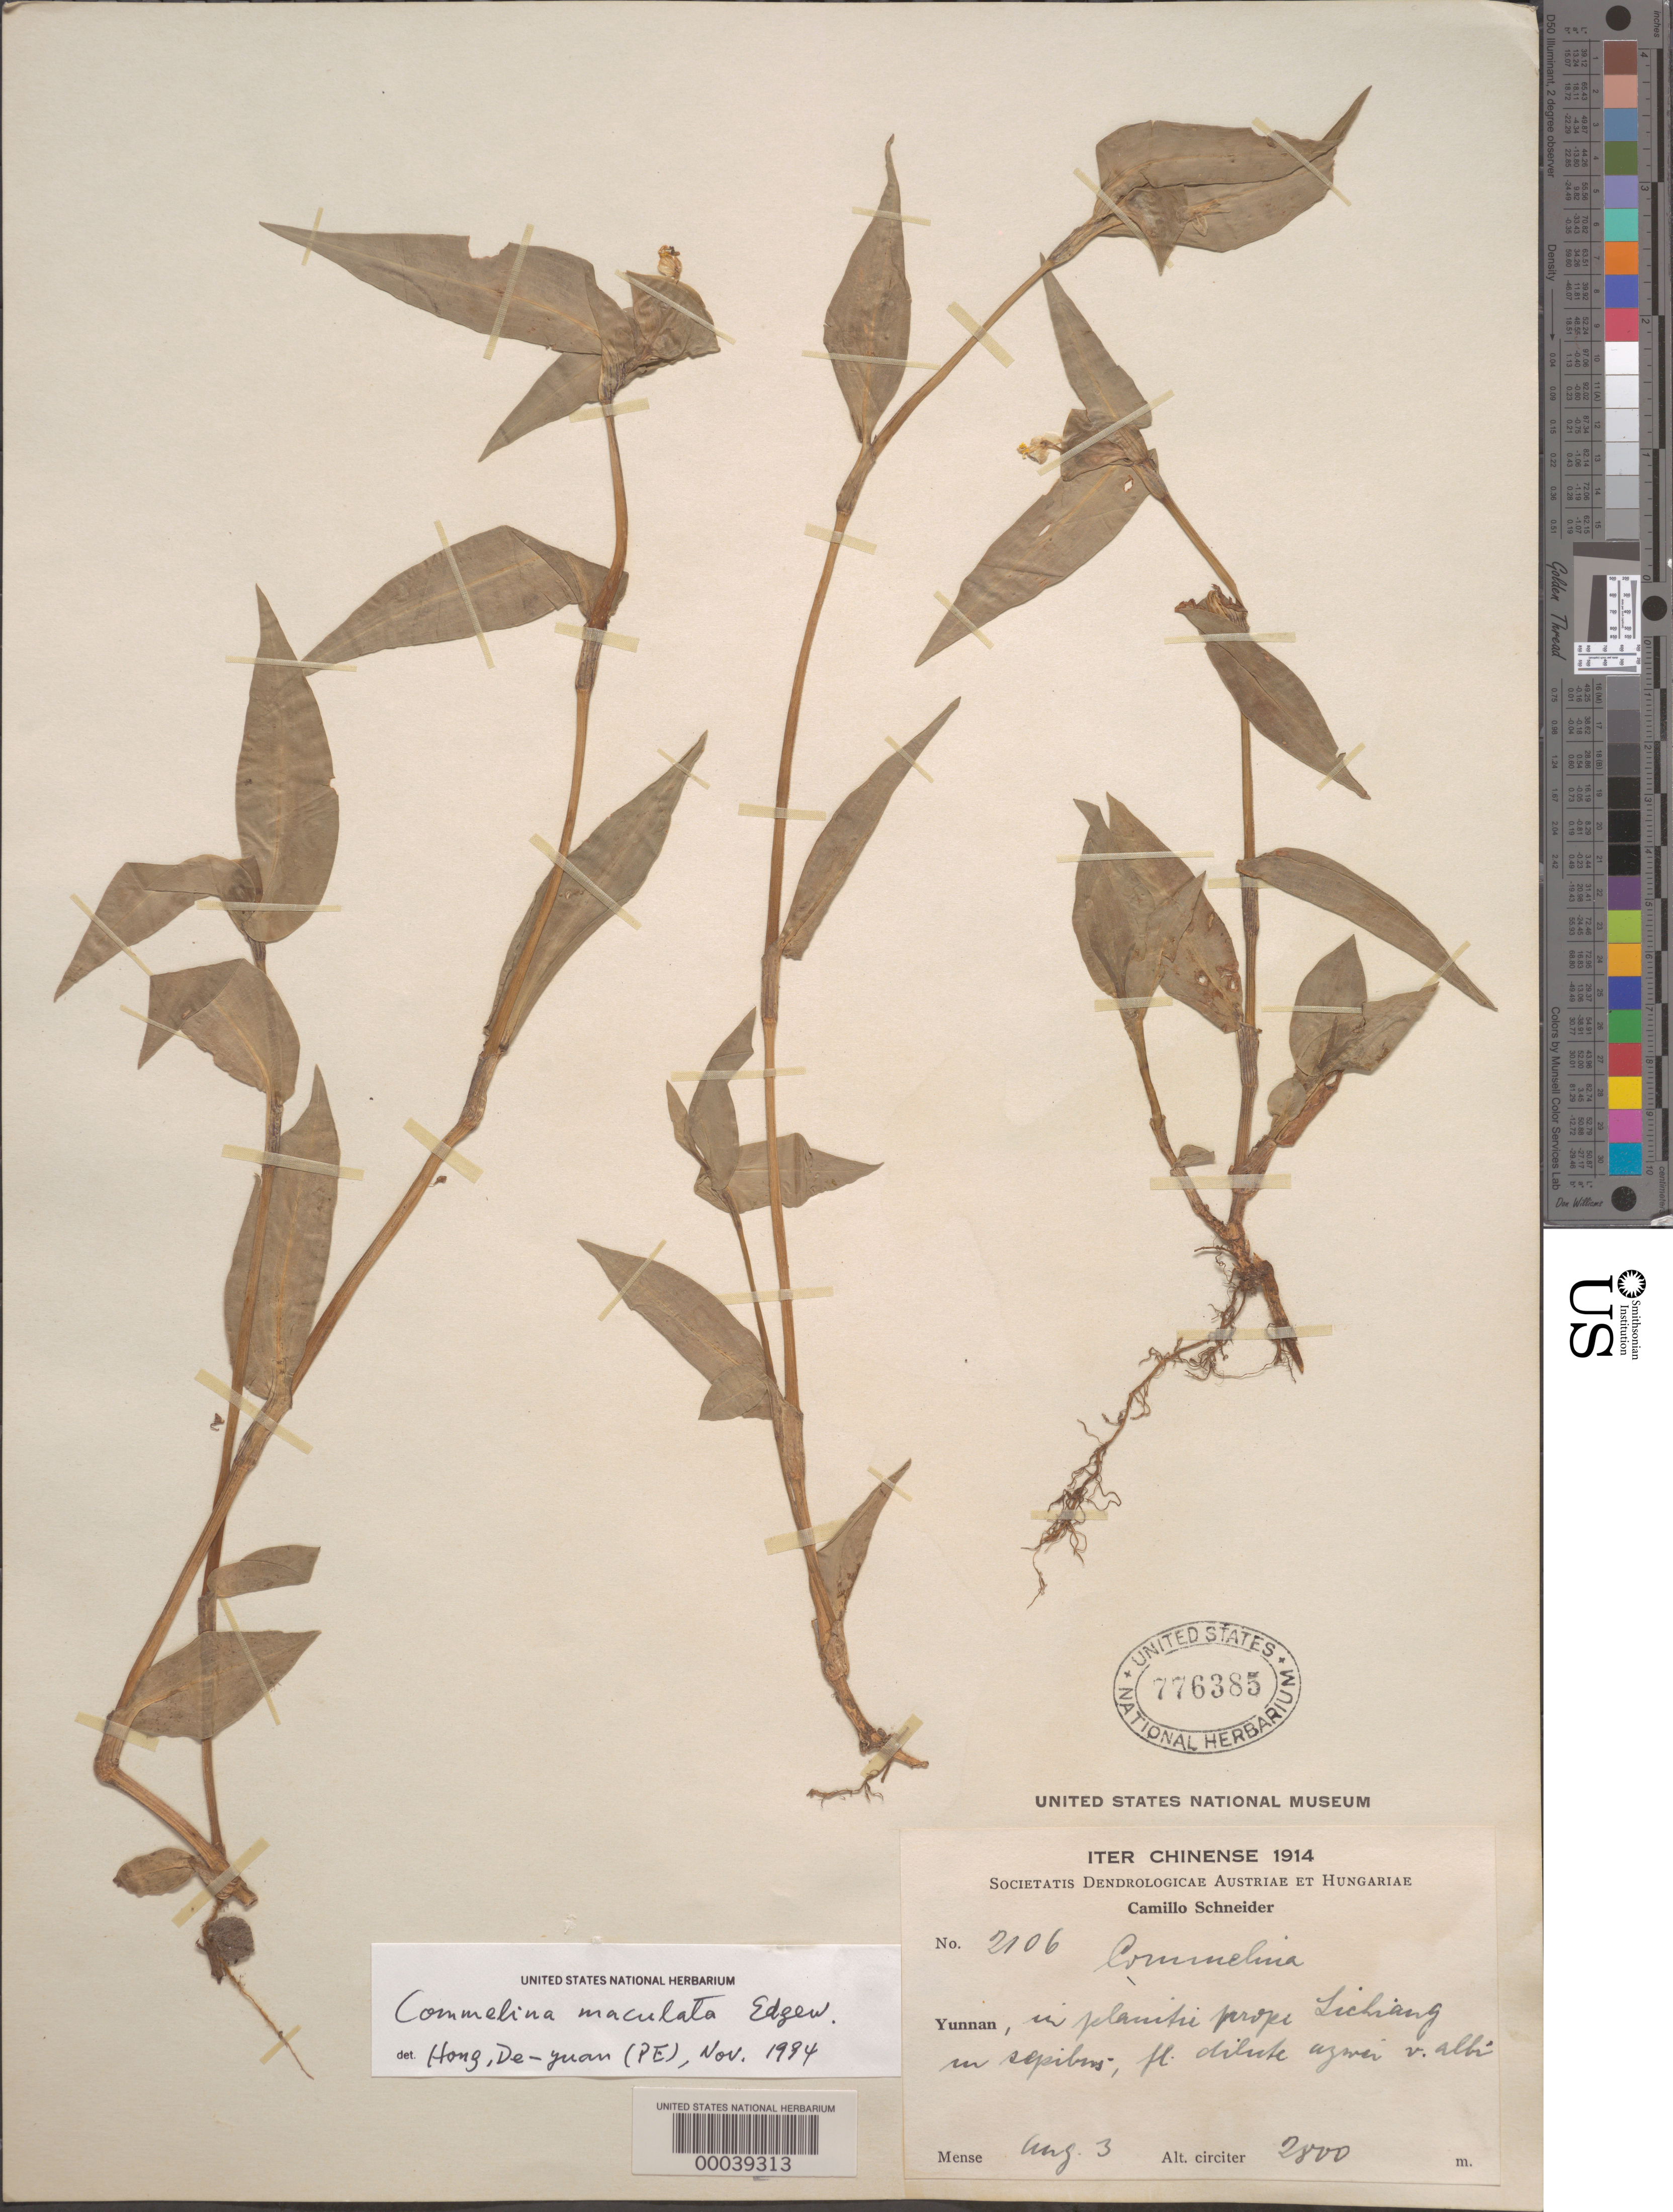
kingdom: Plantae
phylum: Tracheophyta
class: Liliopsida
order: Commelinales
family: Commelinaceae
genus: Commelina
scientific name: Commelina maculata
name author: Edgew.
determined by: Hong, D. Y.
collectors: C. K. Schneider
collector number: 2106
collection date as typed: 03 Aug 1914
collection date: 1914-08-03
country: China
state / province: Yunnan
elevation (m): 2800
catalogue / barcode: US 776385